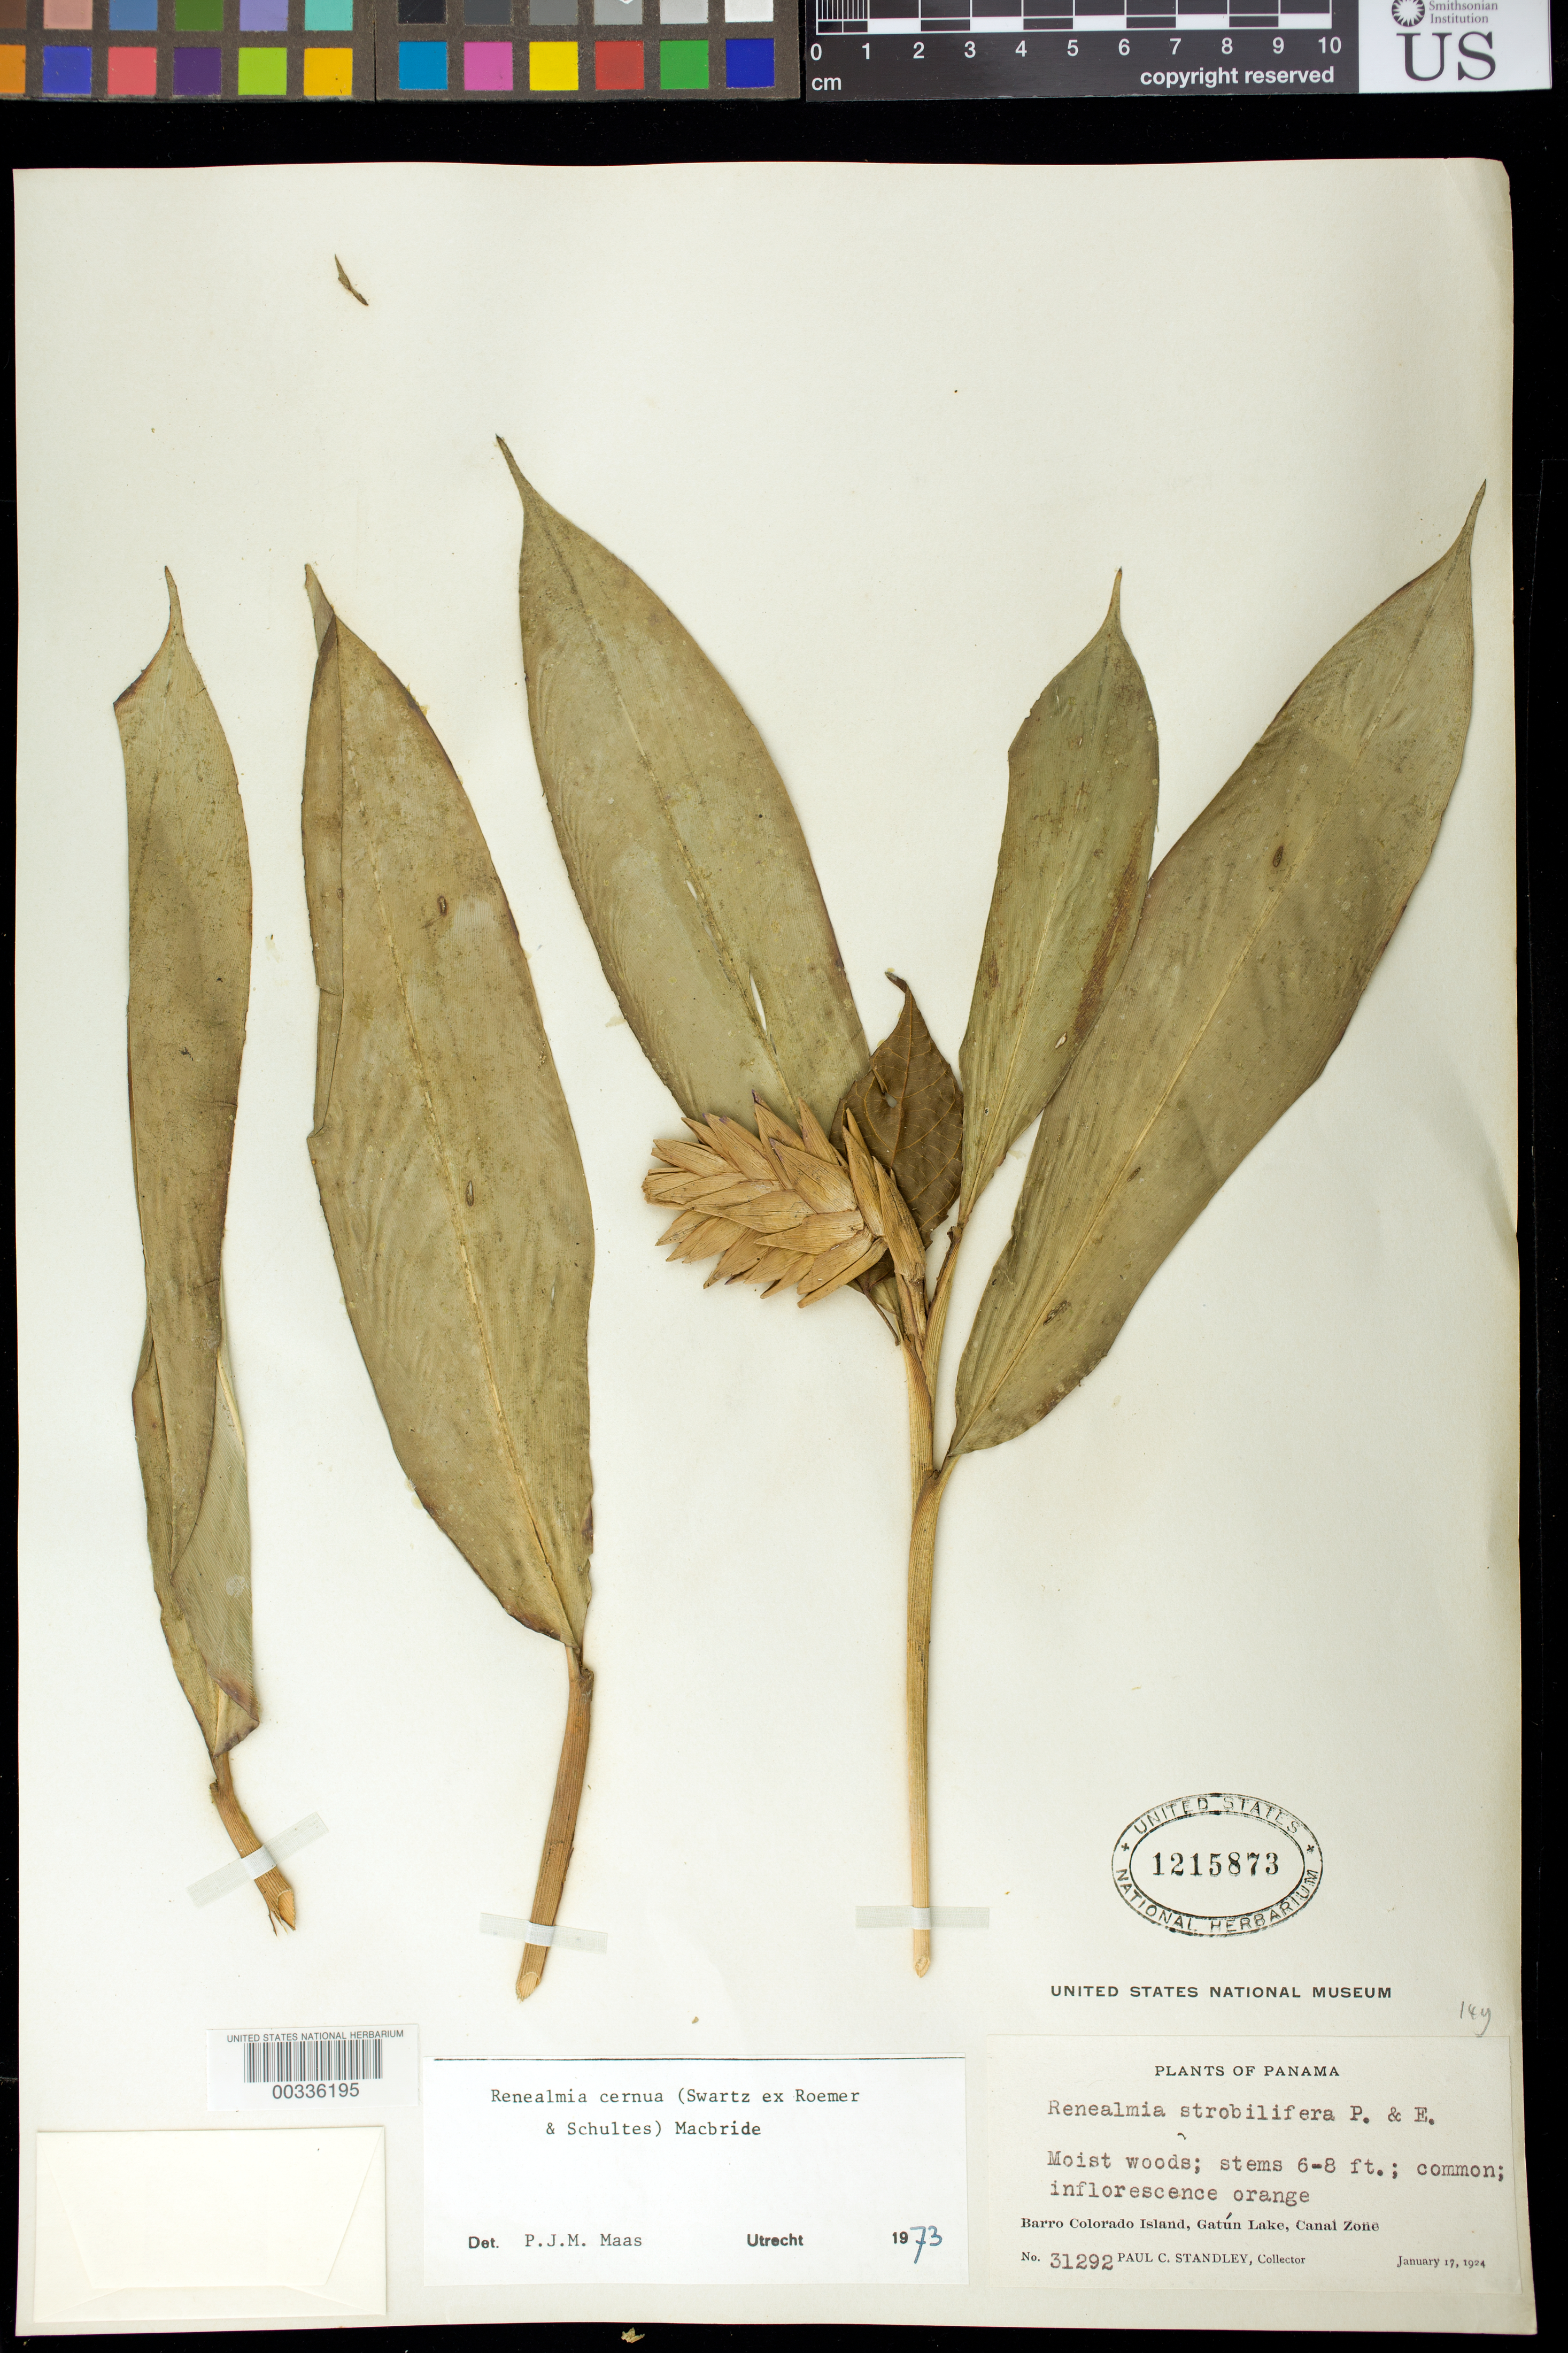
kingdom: Plantae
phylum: Tracheophyta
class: Liliopsida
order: Zingiberales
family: Zingiberaceae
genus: Renealmia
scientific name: Renealmia cernua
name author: (Sw. ex Roem. & Schult.) J.F. Macbr.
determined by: Maas, Paul J. M.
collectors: P. C. Standley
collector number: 31292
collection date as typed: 17 Jan 1924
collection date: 1924-01-17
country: Panama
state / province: Panamá Oeste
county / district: Canal Zone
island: Barro Colorado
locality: Gatun Lake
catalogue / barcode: US 1215873